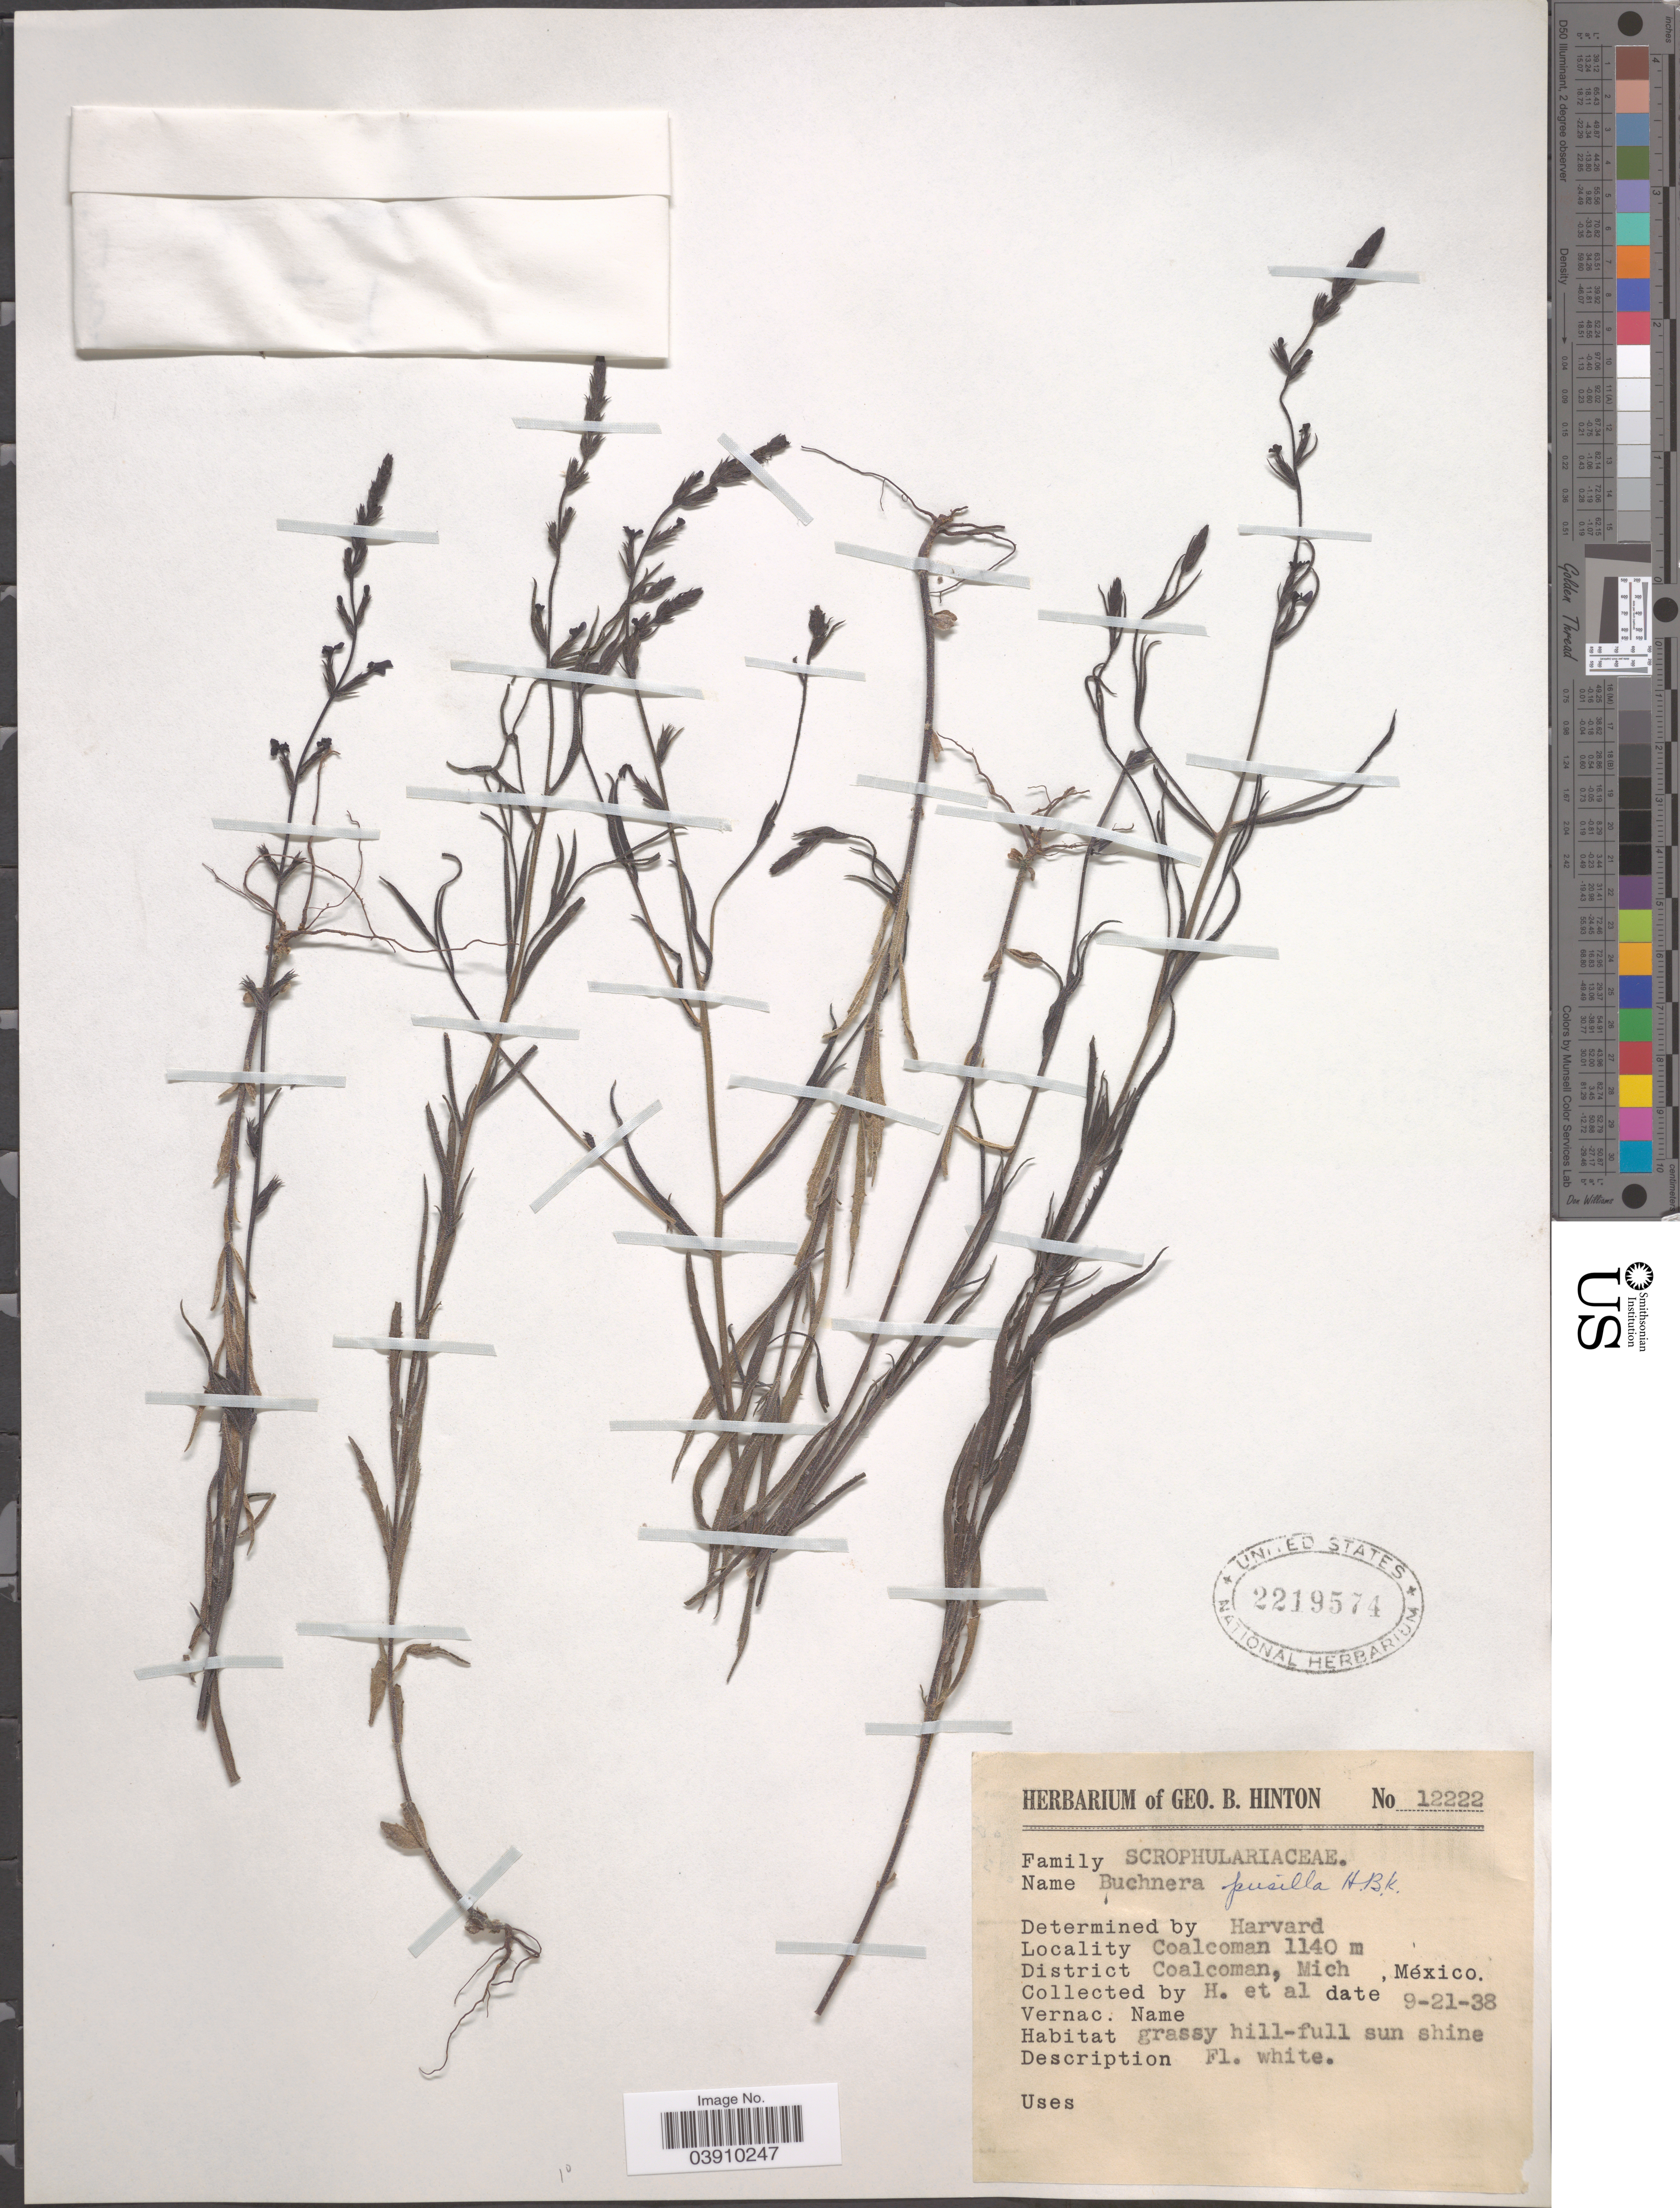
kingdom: Plantae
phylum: Tracheophyta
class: Magnoliopsida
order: Lamiales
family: Orobanchaceae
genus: Buchnera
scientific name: Buchnera pusilla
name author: Kunth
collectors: G. B. Hinton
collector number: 12222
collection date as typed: Transcribed d/m/y: 21/9/38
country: Mexico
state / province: Michoacán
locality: Coalcoman. District Coalcoman.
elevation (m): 1140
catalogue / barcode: US 2219574